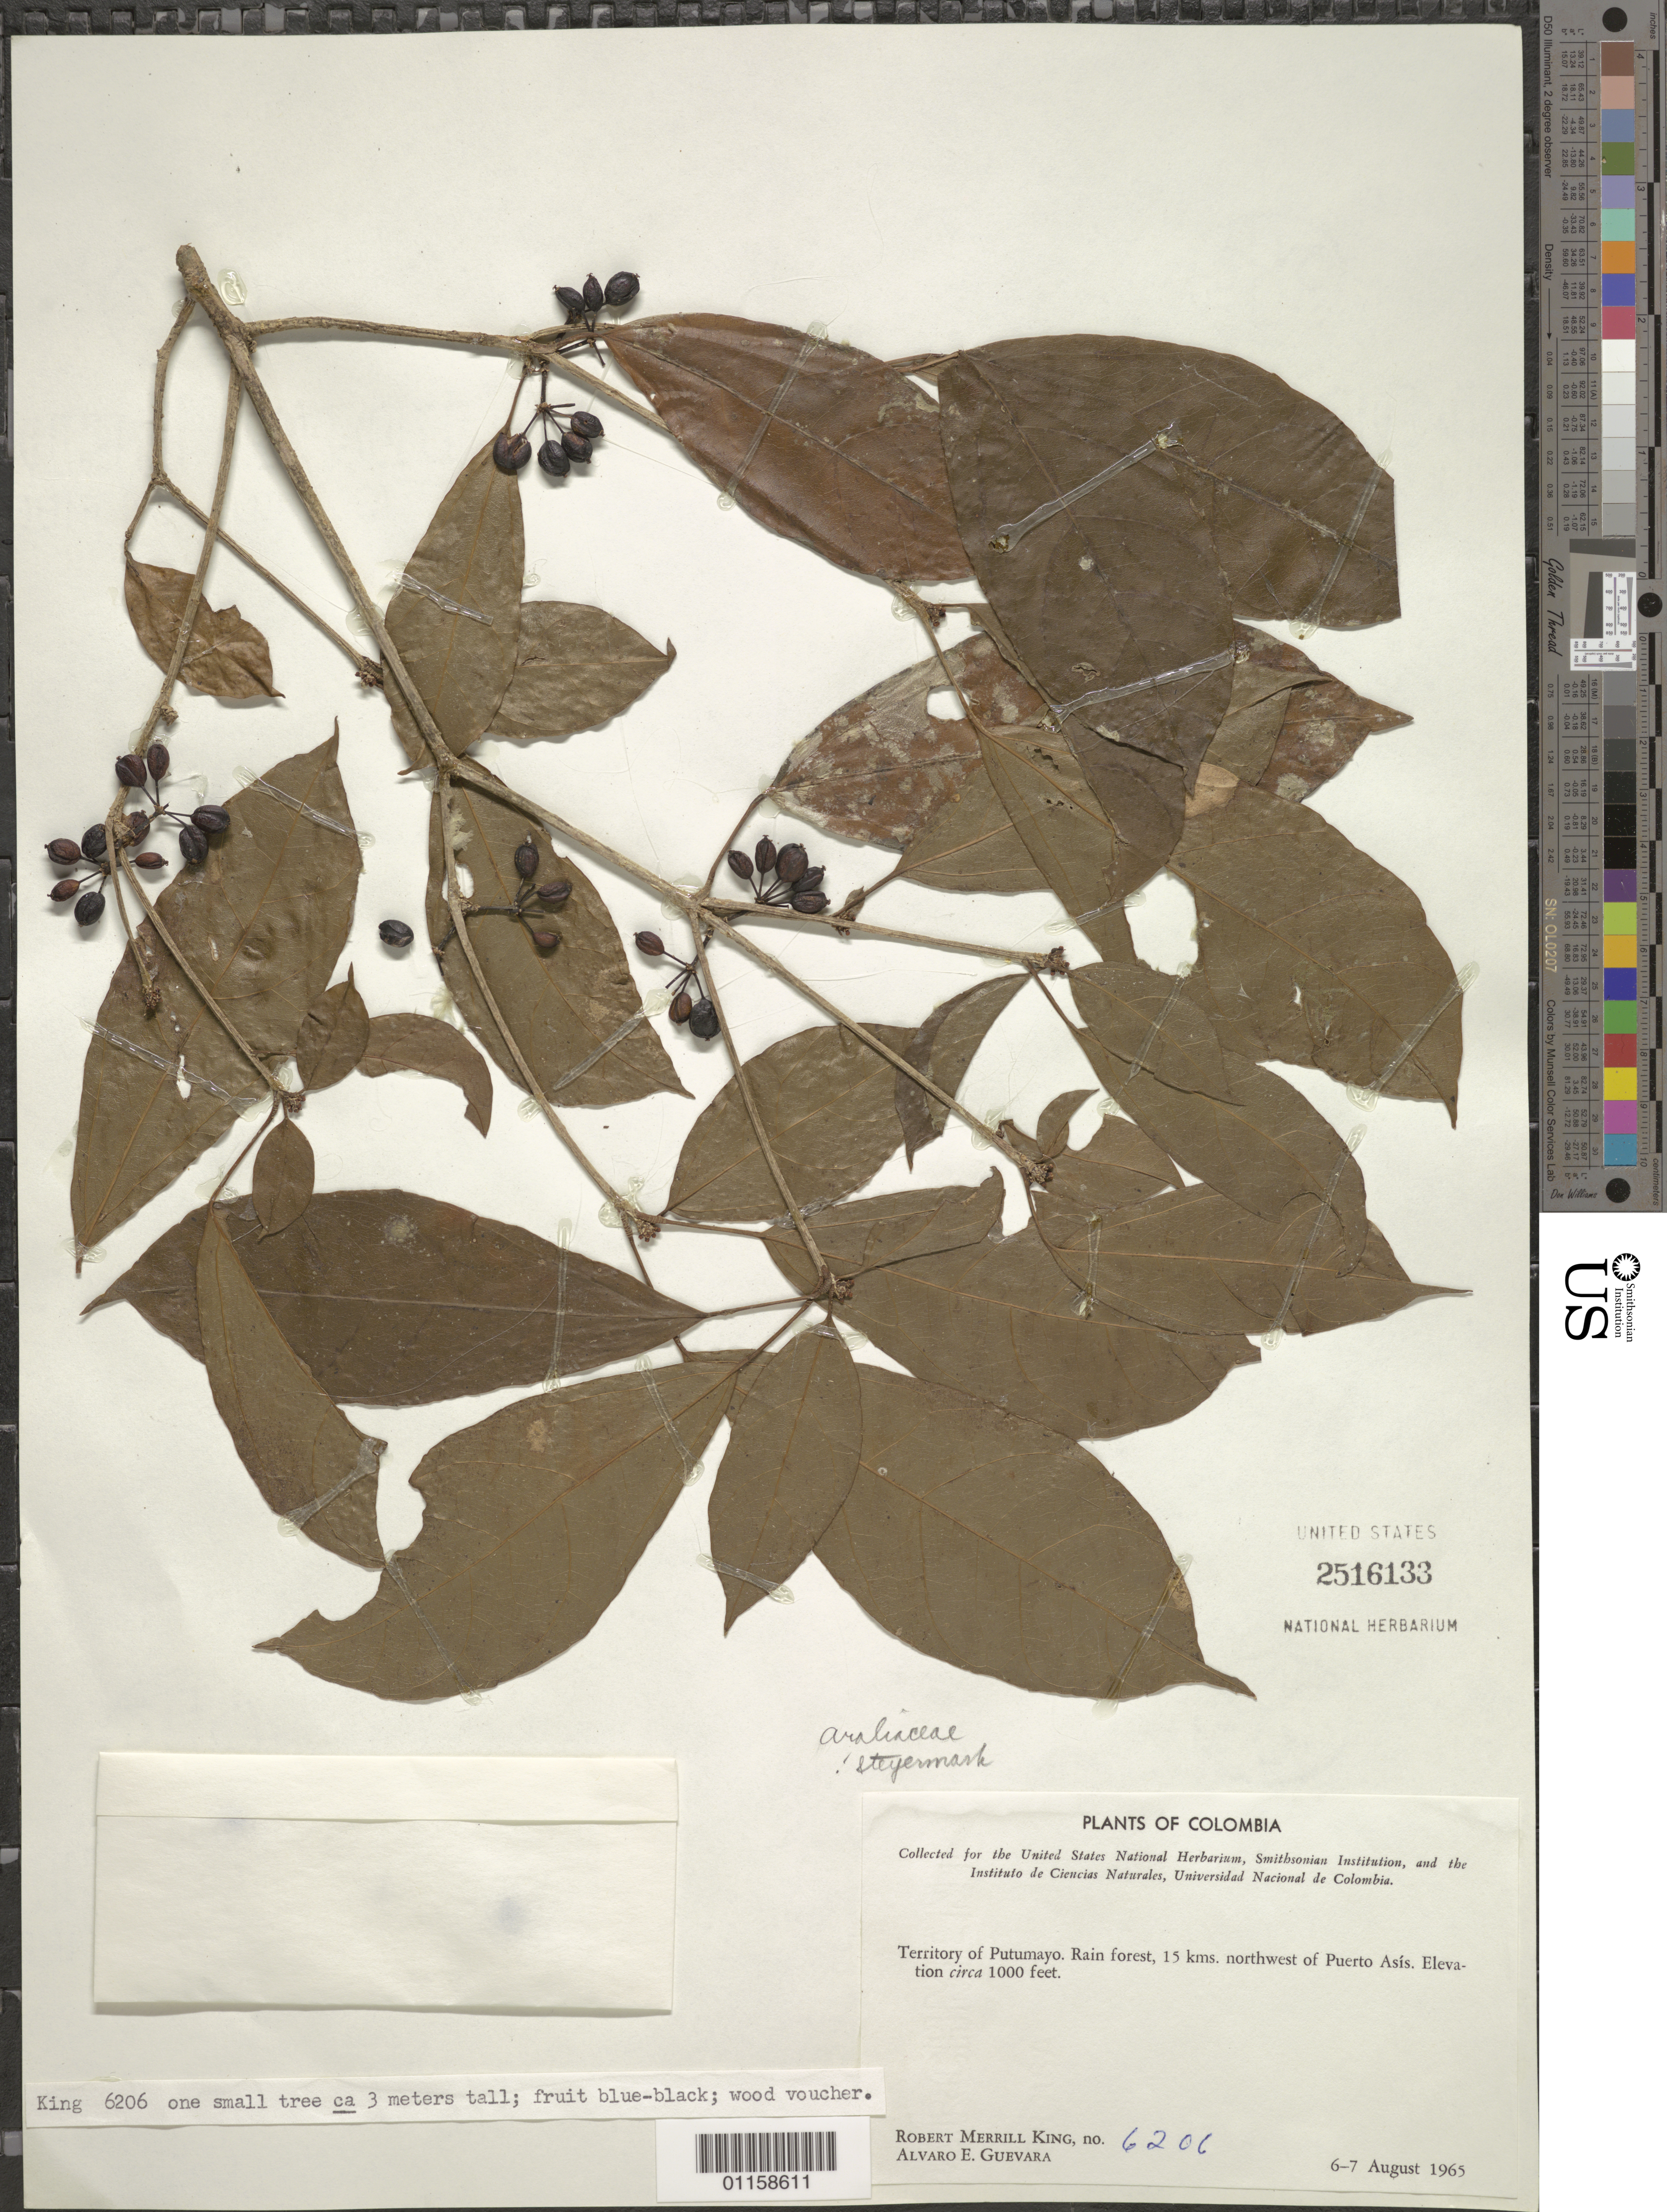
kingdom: Plantae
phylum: Tracheophyta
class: Magnoliopsida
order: Apiales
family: Araliaceae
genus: Dendropanax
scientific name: Dendropanax sp.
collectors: R. M. King & A. E. Guevara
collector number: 6206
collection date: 1965-08-06/1965-08-07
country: Colombia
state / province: Putumayo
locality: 15 kms NW of Puerto Asis.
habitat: Small tree, in rain forest.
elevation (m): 305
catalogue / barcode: US 2516133